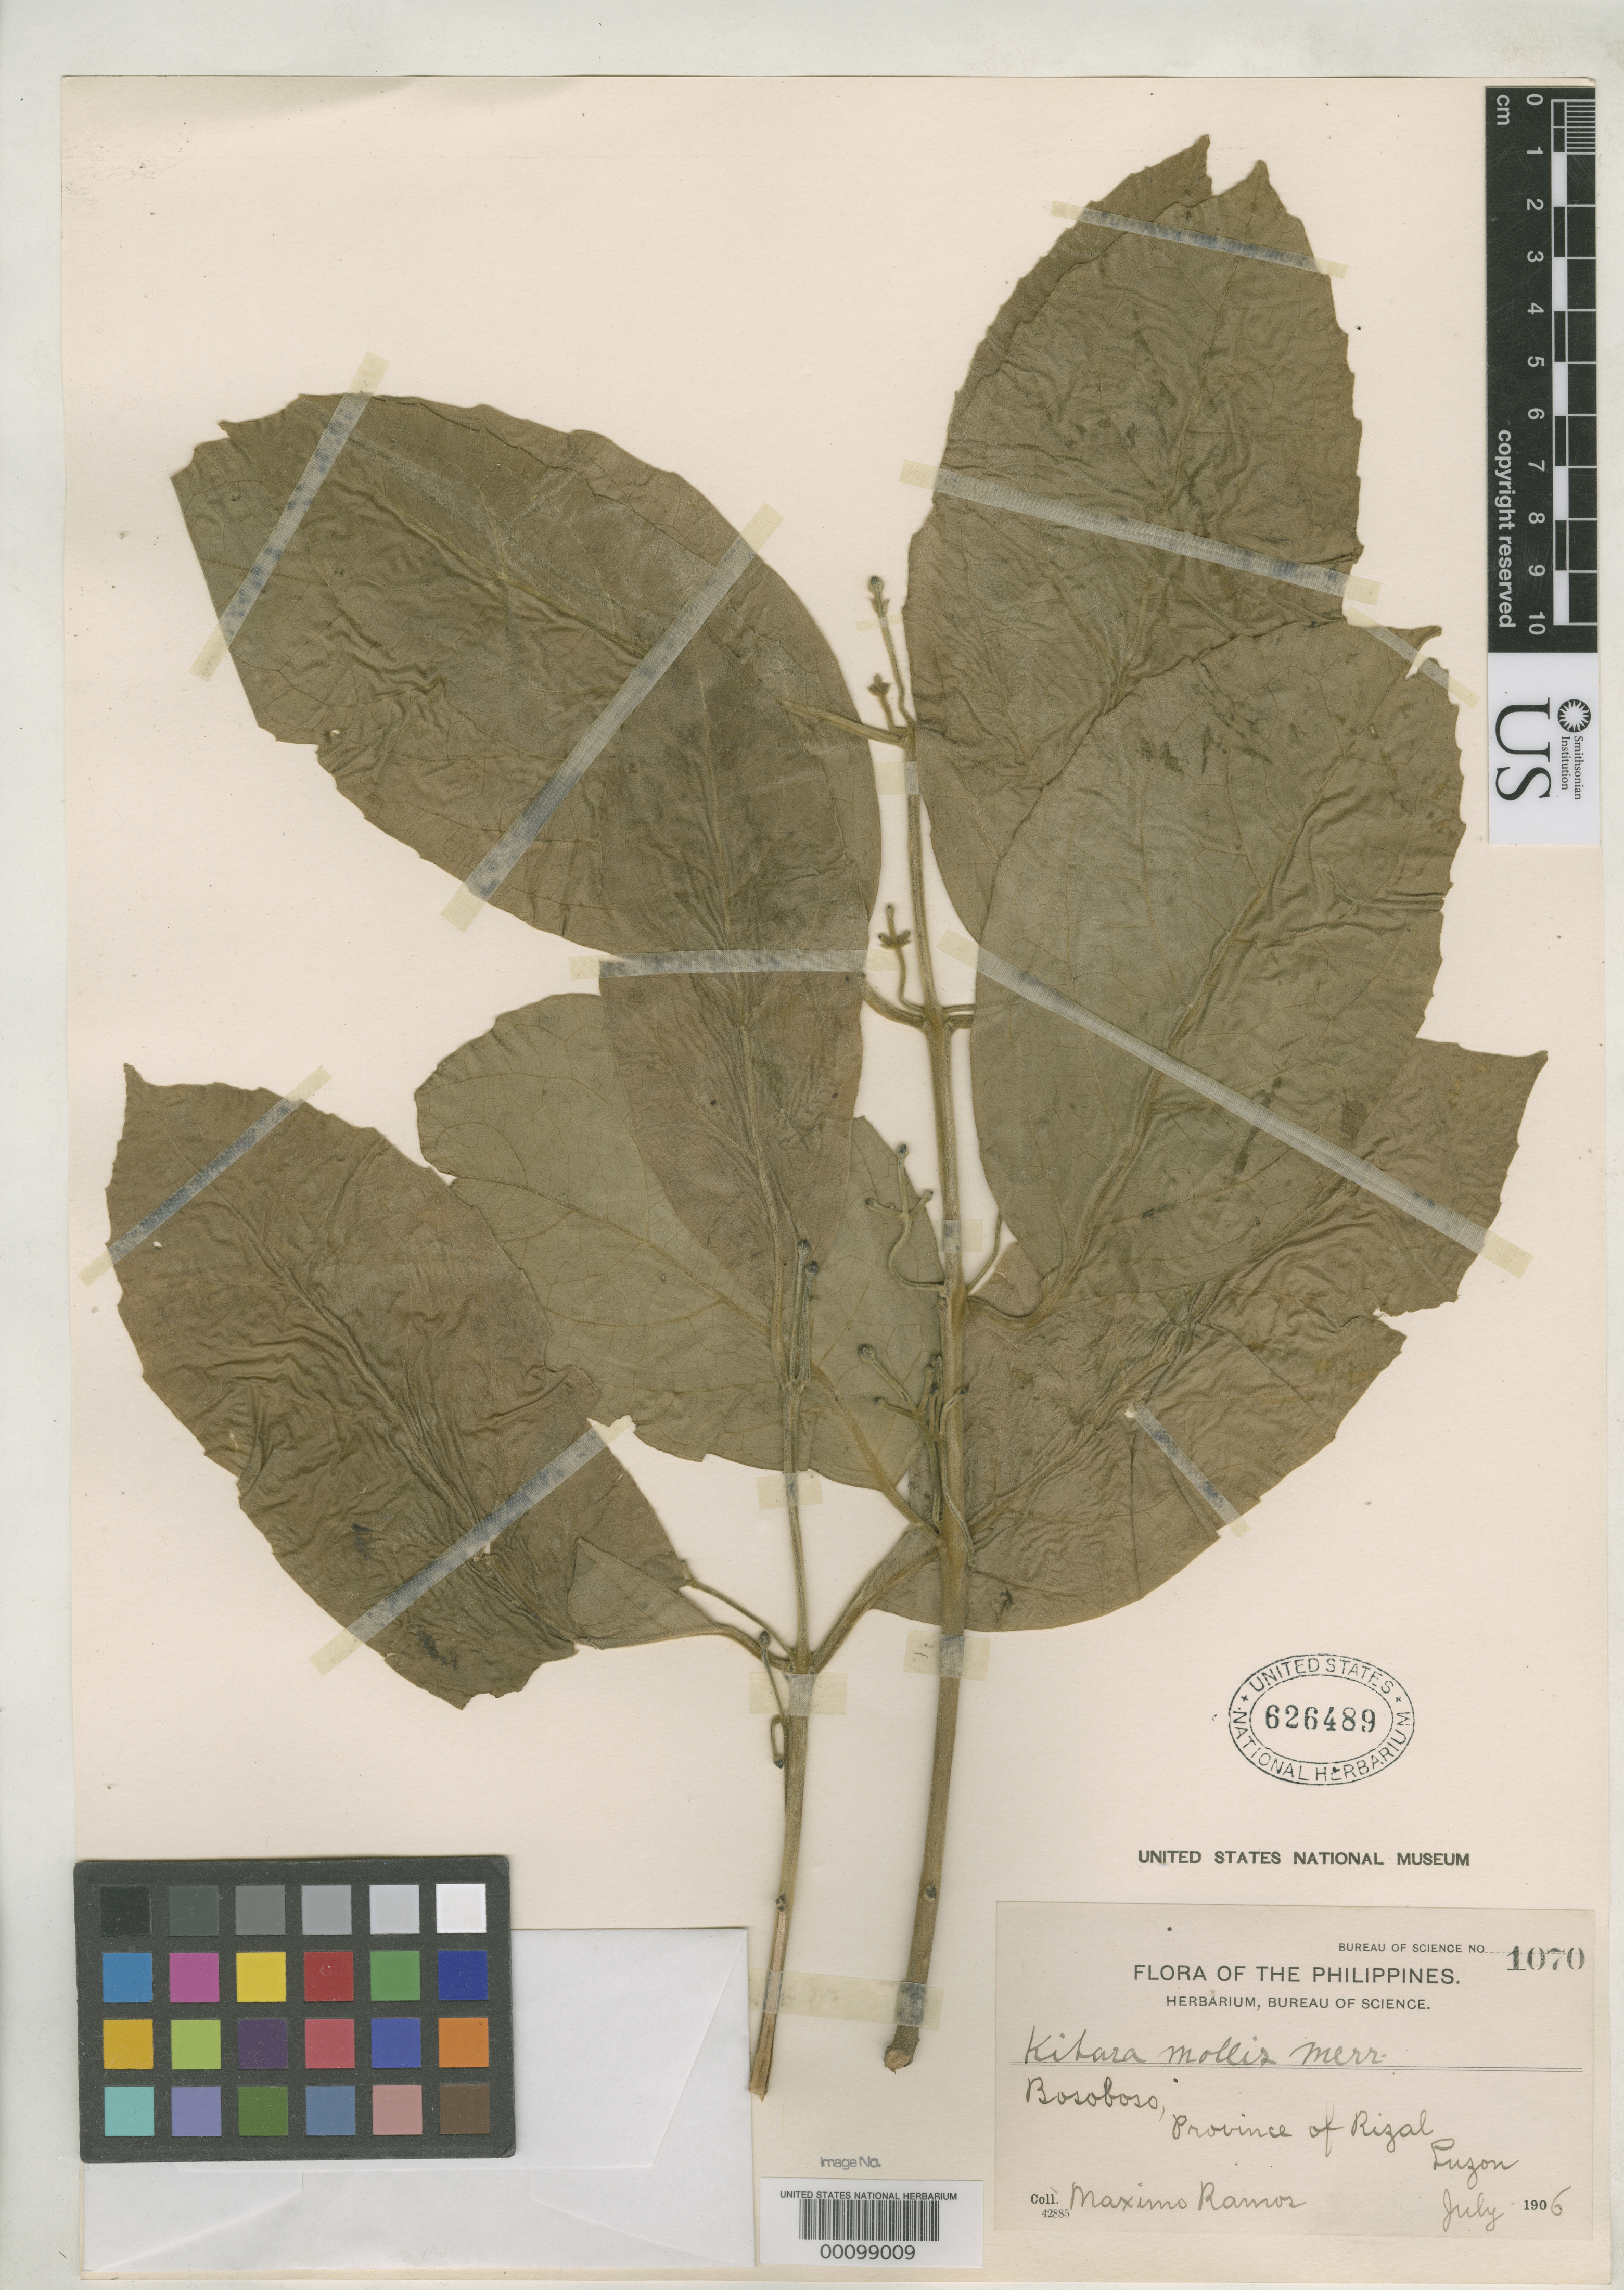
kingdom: Plantae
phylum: Tracheophyta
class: Magnoliopsida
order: Laurales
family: Monimiaceae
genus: Kibara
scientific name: Kibara mollis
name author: Merr.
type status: Isotype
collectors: M. Ramos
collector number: Bur. Sci. 1070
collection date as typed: Jul 1906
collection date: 1906-07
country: Philippines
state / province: Calabarzon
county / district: Rizal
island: Luzon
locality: Bosoboso.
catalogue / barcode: US 626489